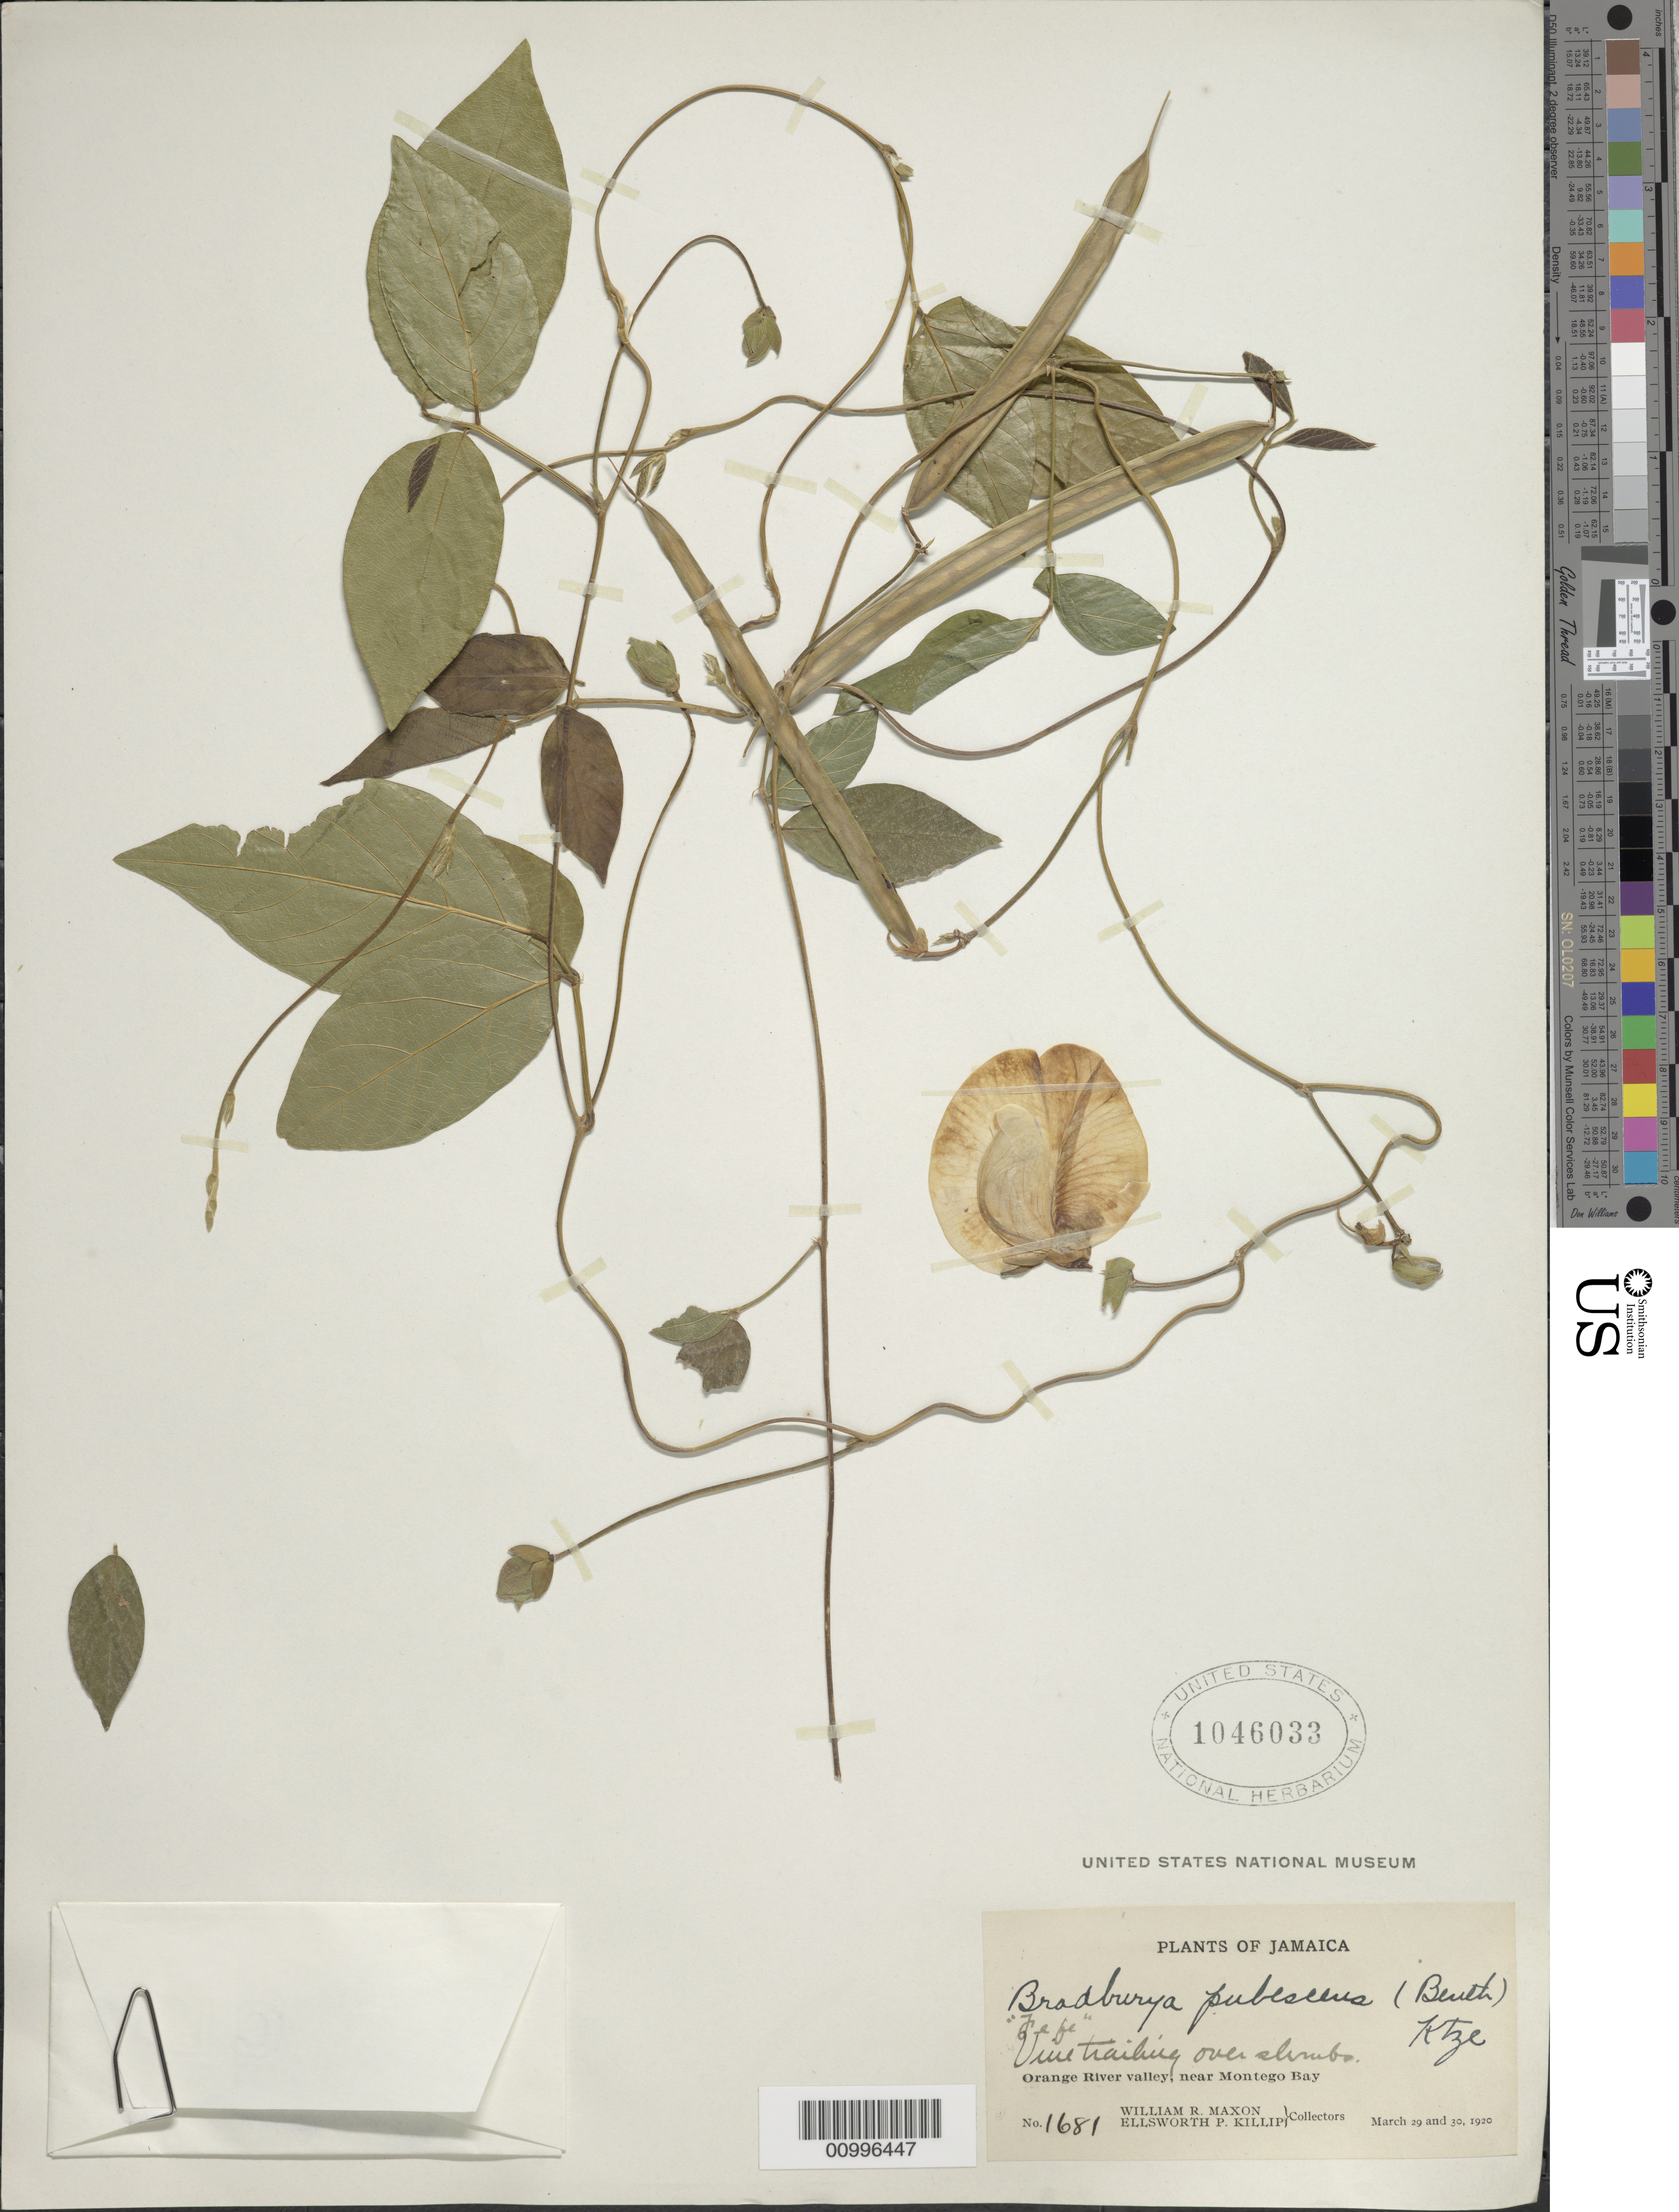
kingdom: Plantae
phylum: Tracheophyta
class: Magnoliopsida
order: Fabales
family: Fabaceae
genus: Centrosema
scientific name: Centrosema pubescens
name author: Benth.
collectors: W. R. Maxon & E. P. Killip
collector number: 1681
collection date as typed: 29 Mar 1920 and 30 Mar 1920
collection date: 1920-03-29,1920-03-30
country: Jamaica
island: Jamaica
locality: Orange River valley, near Montego bay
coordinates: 0 N, 0 E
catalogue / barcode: US 1046033